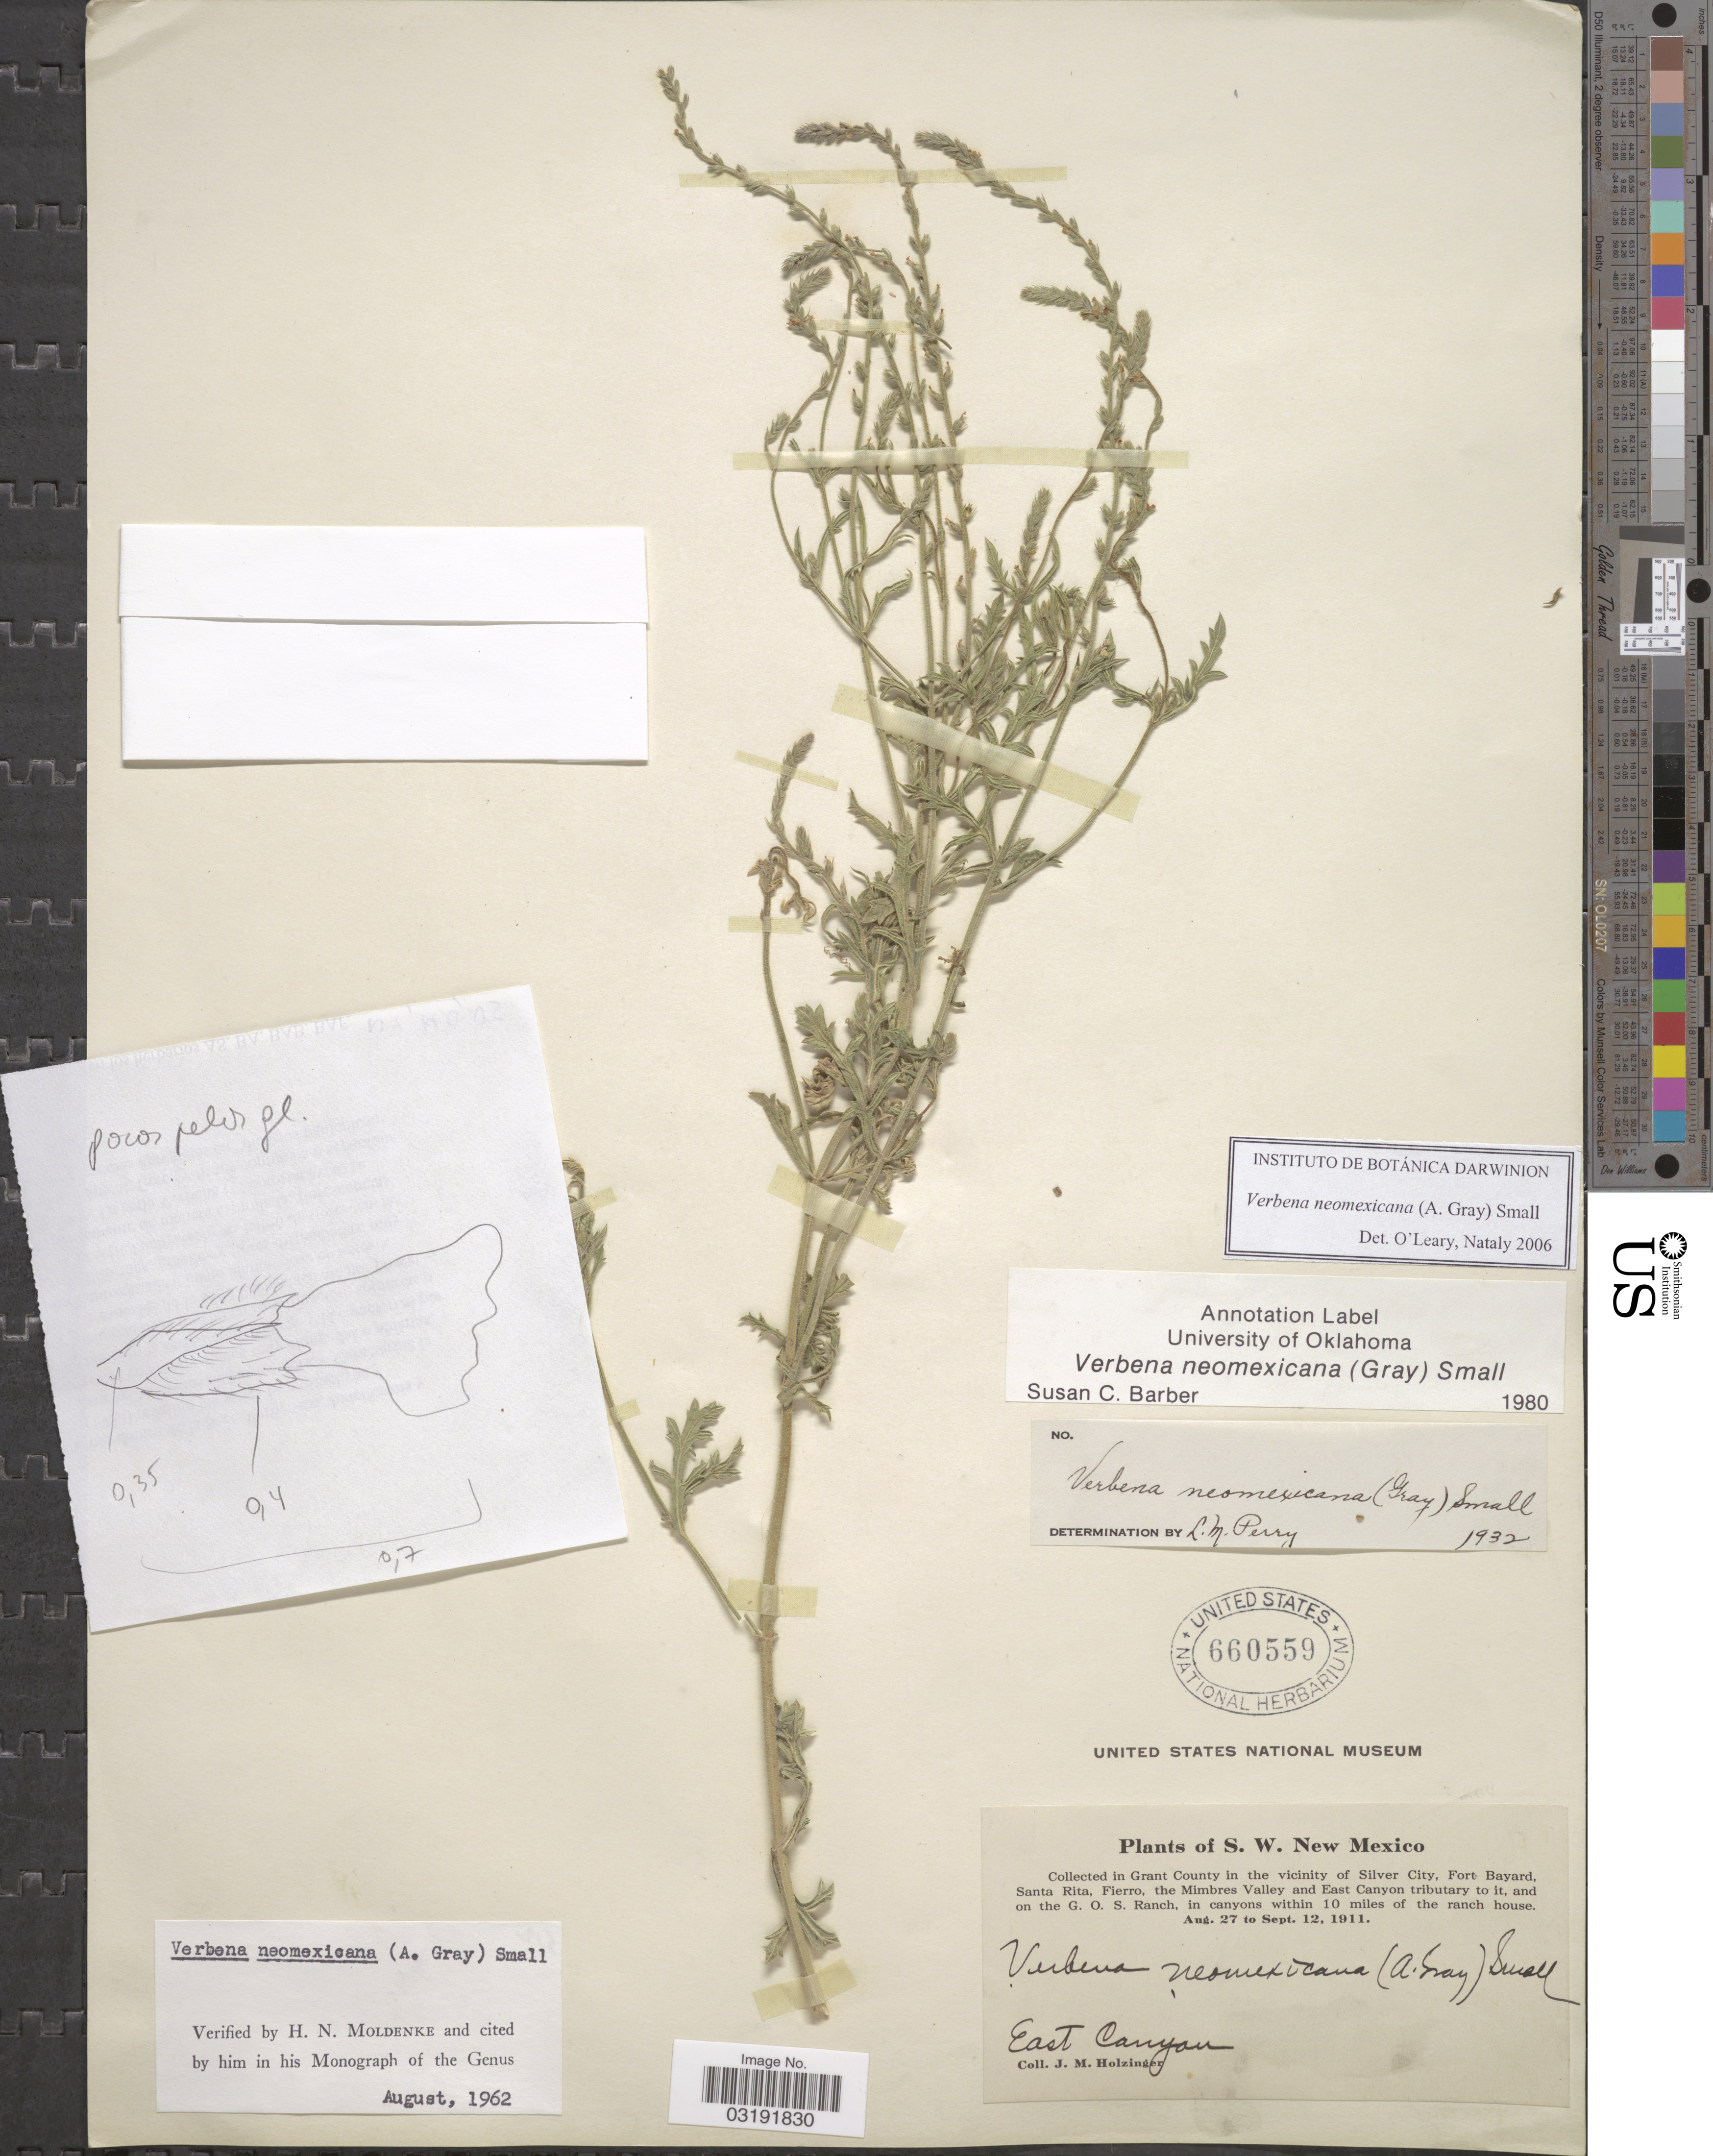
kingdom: Plantae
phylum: Tracheophyta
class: Magnoliopsida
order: Lamiales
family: Verbenaceae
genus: Verbena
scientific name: Verbena neomexicana var. hirtella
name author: L.M. Perry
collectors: J. M. Holzinger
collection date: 1911-08-27/1911-09-12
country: United States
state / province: New Mexico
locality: S. W. New Mexico. East Canyon. In the Grant County in the vicinity of Silver City, Fort Bayard, Santa Rita Fierro, Mimbres Valley and East Canyon tributary to it, and on the G. O. S. Ranch, in canyons within 10 miles of the ranch house.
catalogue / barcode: US 660559